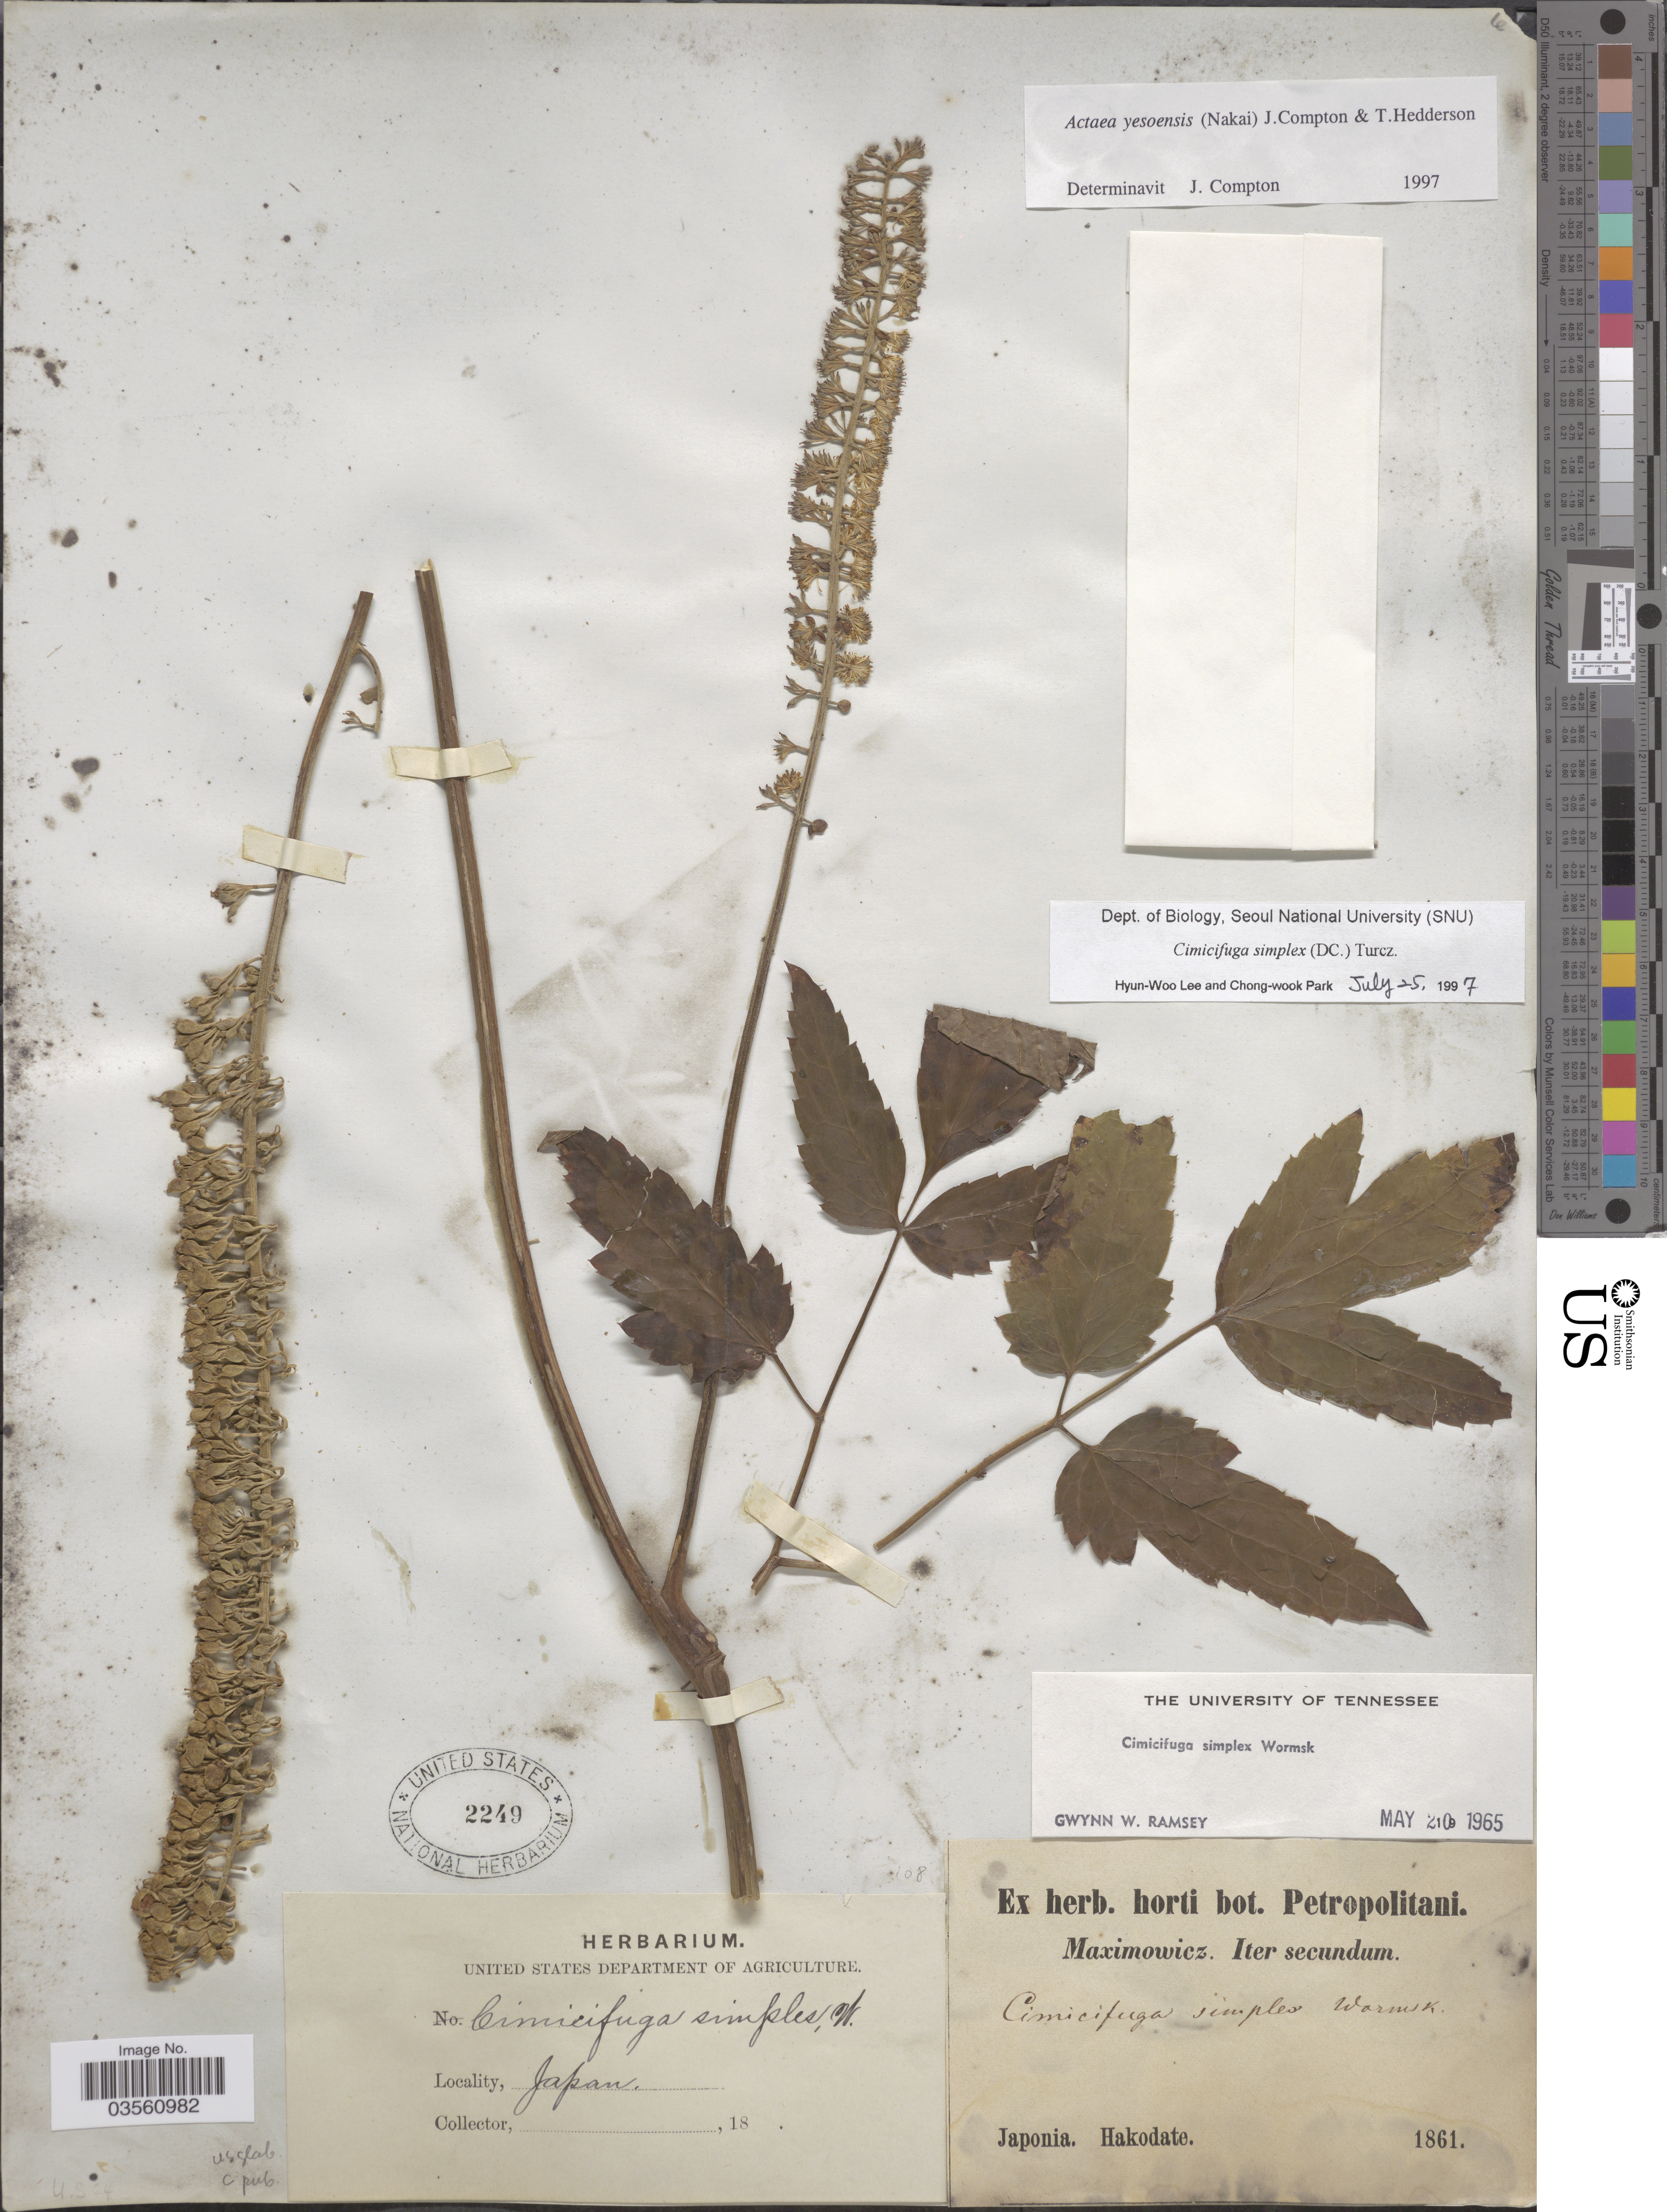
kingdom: Plantae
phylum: Tracheophyta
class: Magnoliopsida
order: Ranunculales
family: Ranunculaceae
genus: Actaea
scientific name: Actaea yesoensis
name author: (Nakai) J. Compton & Hedd.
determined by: Compton, J. A.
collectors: Maximowicz, --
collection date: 1861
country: Japan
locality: Hakodate.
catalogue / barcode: US 2249